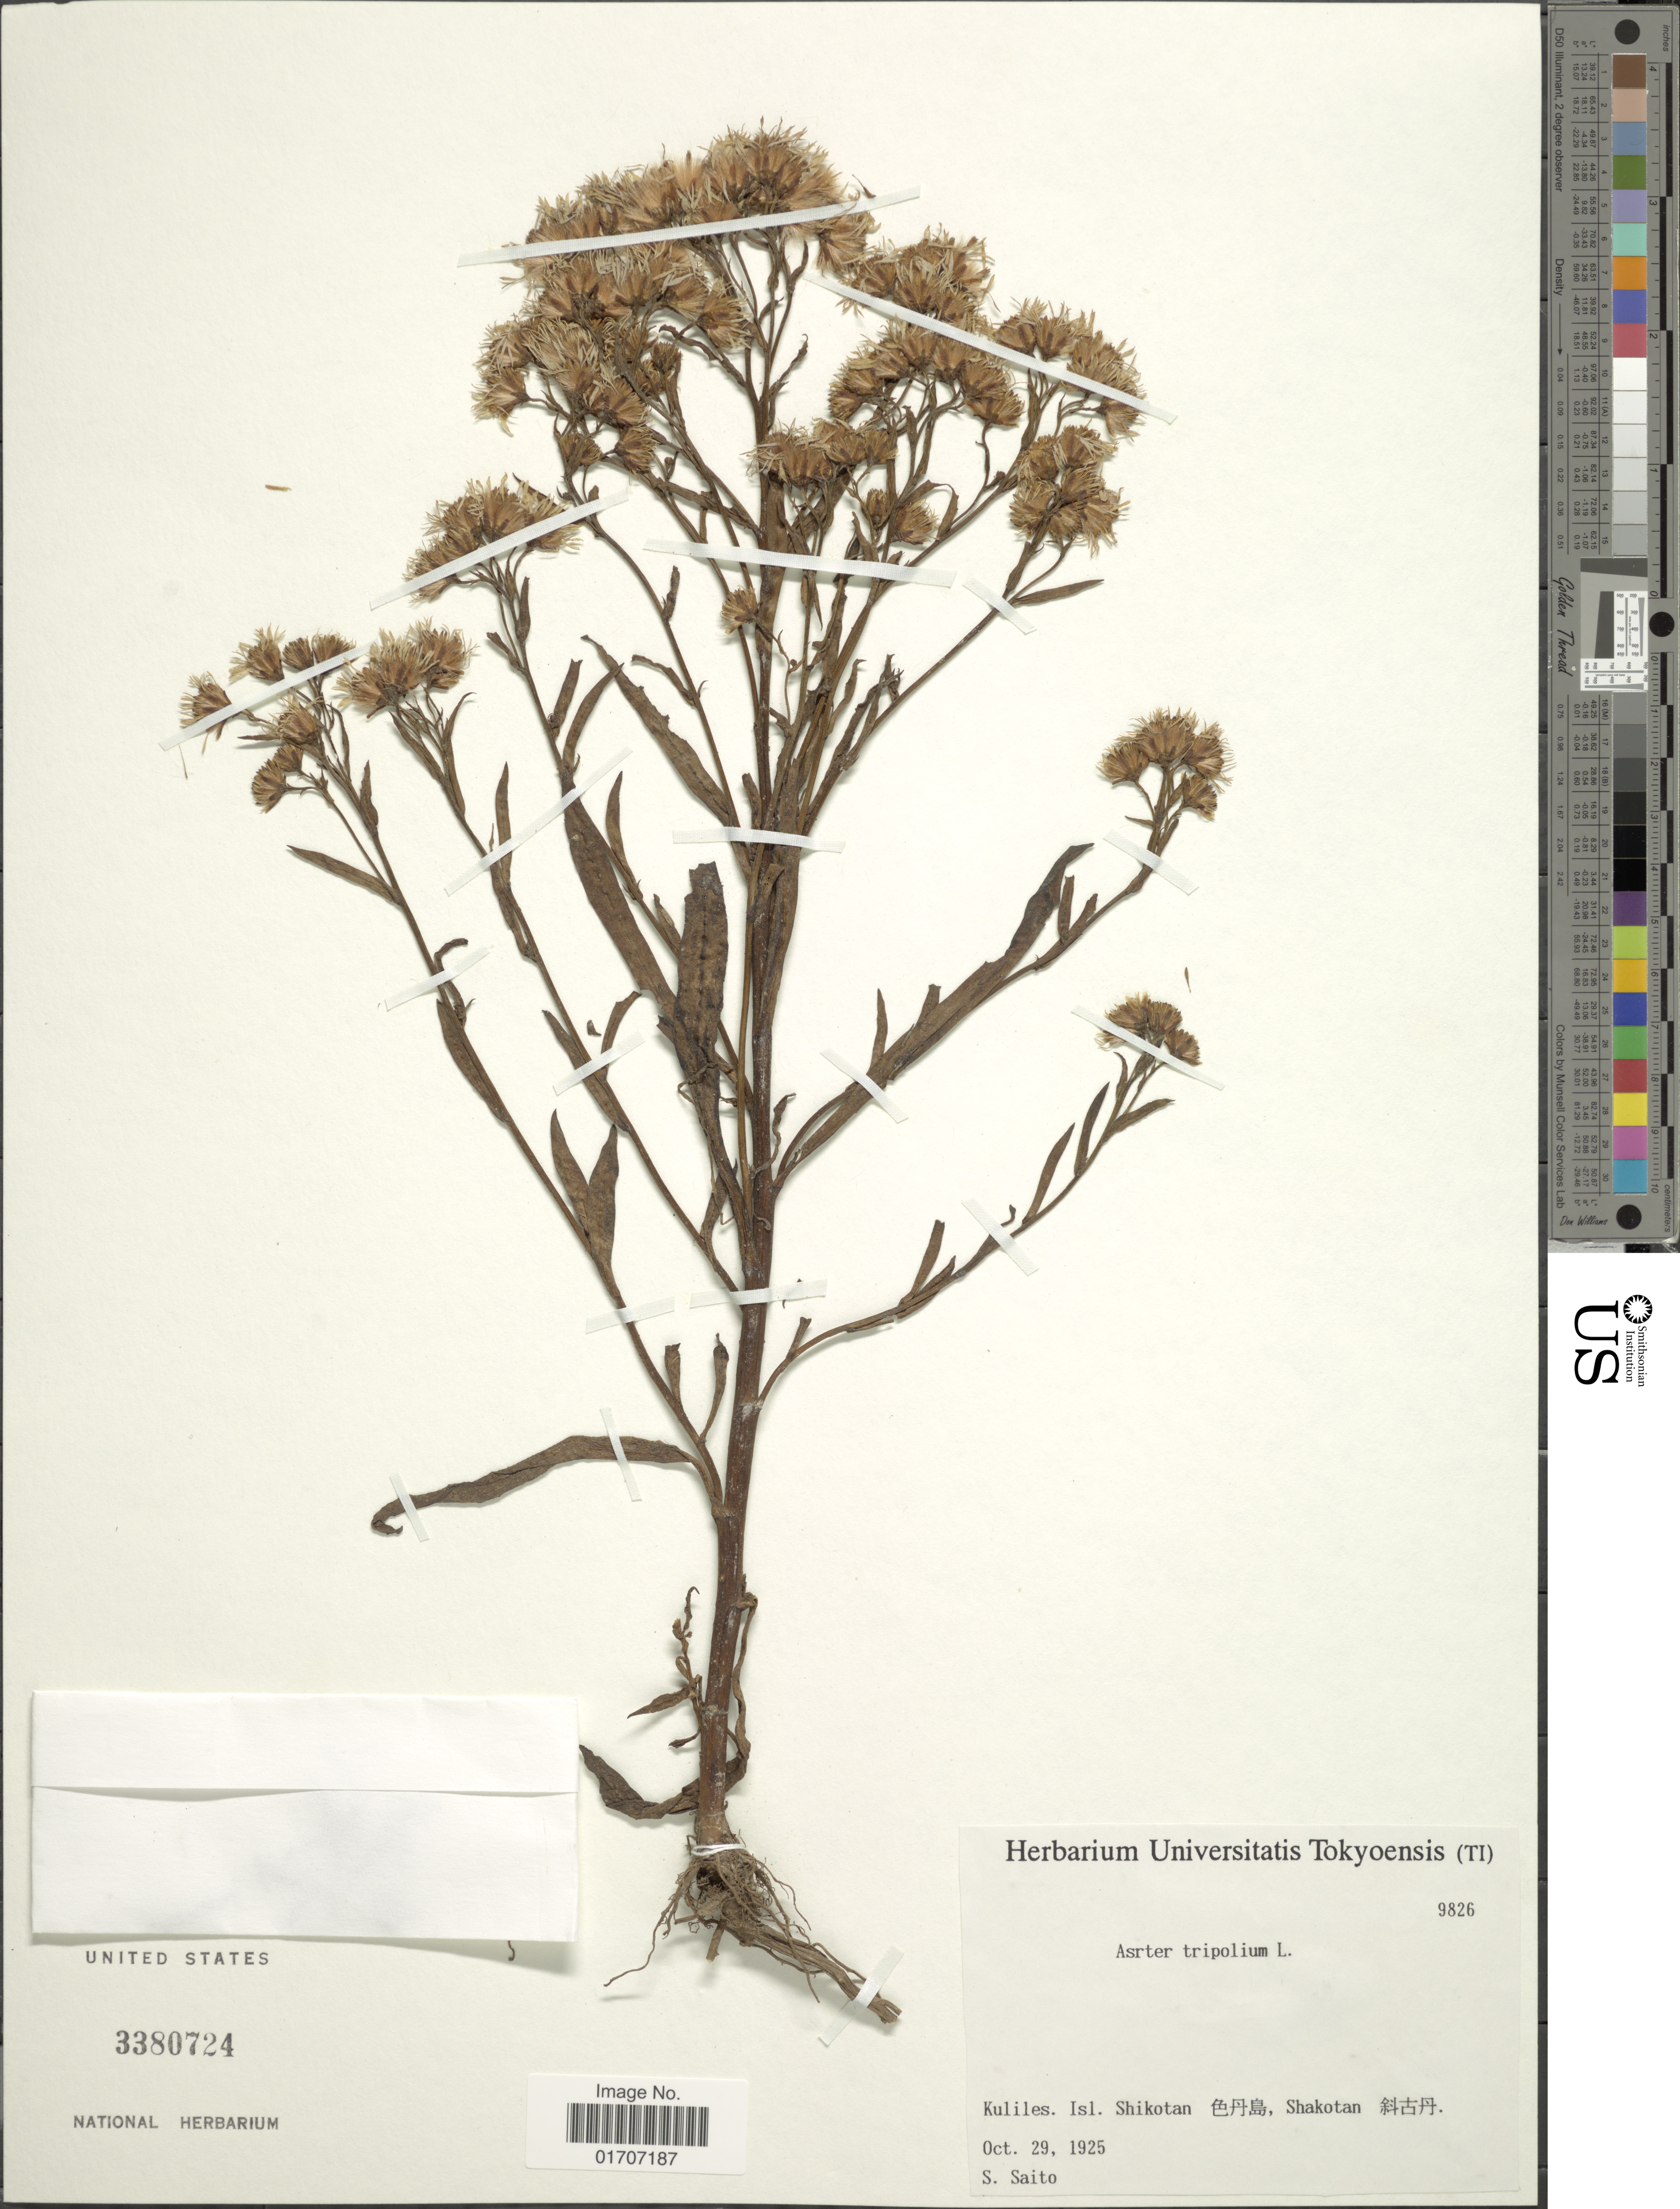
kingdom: Plantae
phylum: Tracheophyta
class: Magnoliopsida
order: Asterales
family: Asteraceae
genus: Tripolium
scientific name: Tripolium pannonicum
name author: (Jacq.) Dobrocz.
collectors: S. Saito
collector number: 9826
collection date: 1925-10-29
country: Russian Federation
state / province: Sakhalin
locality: Kuliles Isl., Shikotan, Shakotan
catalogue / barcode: US 3380724